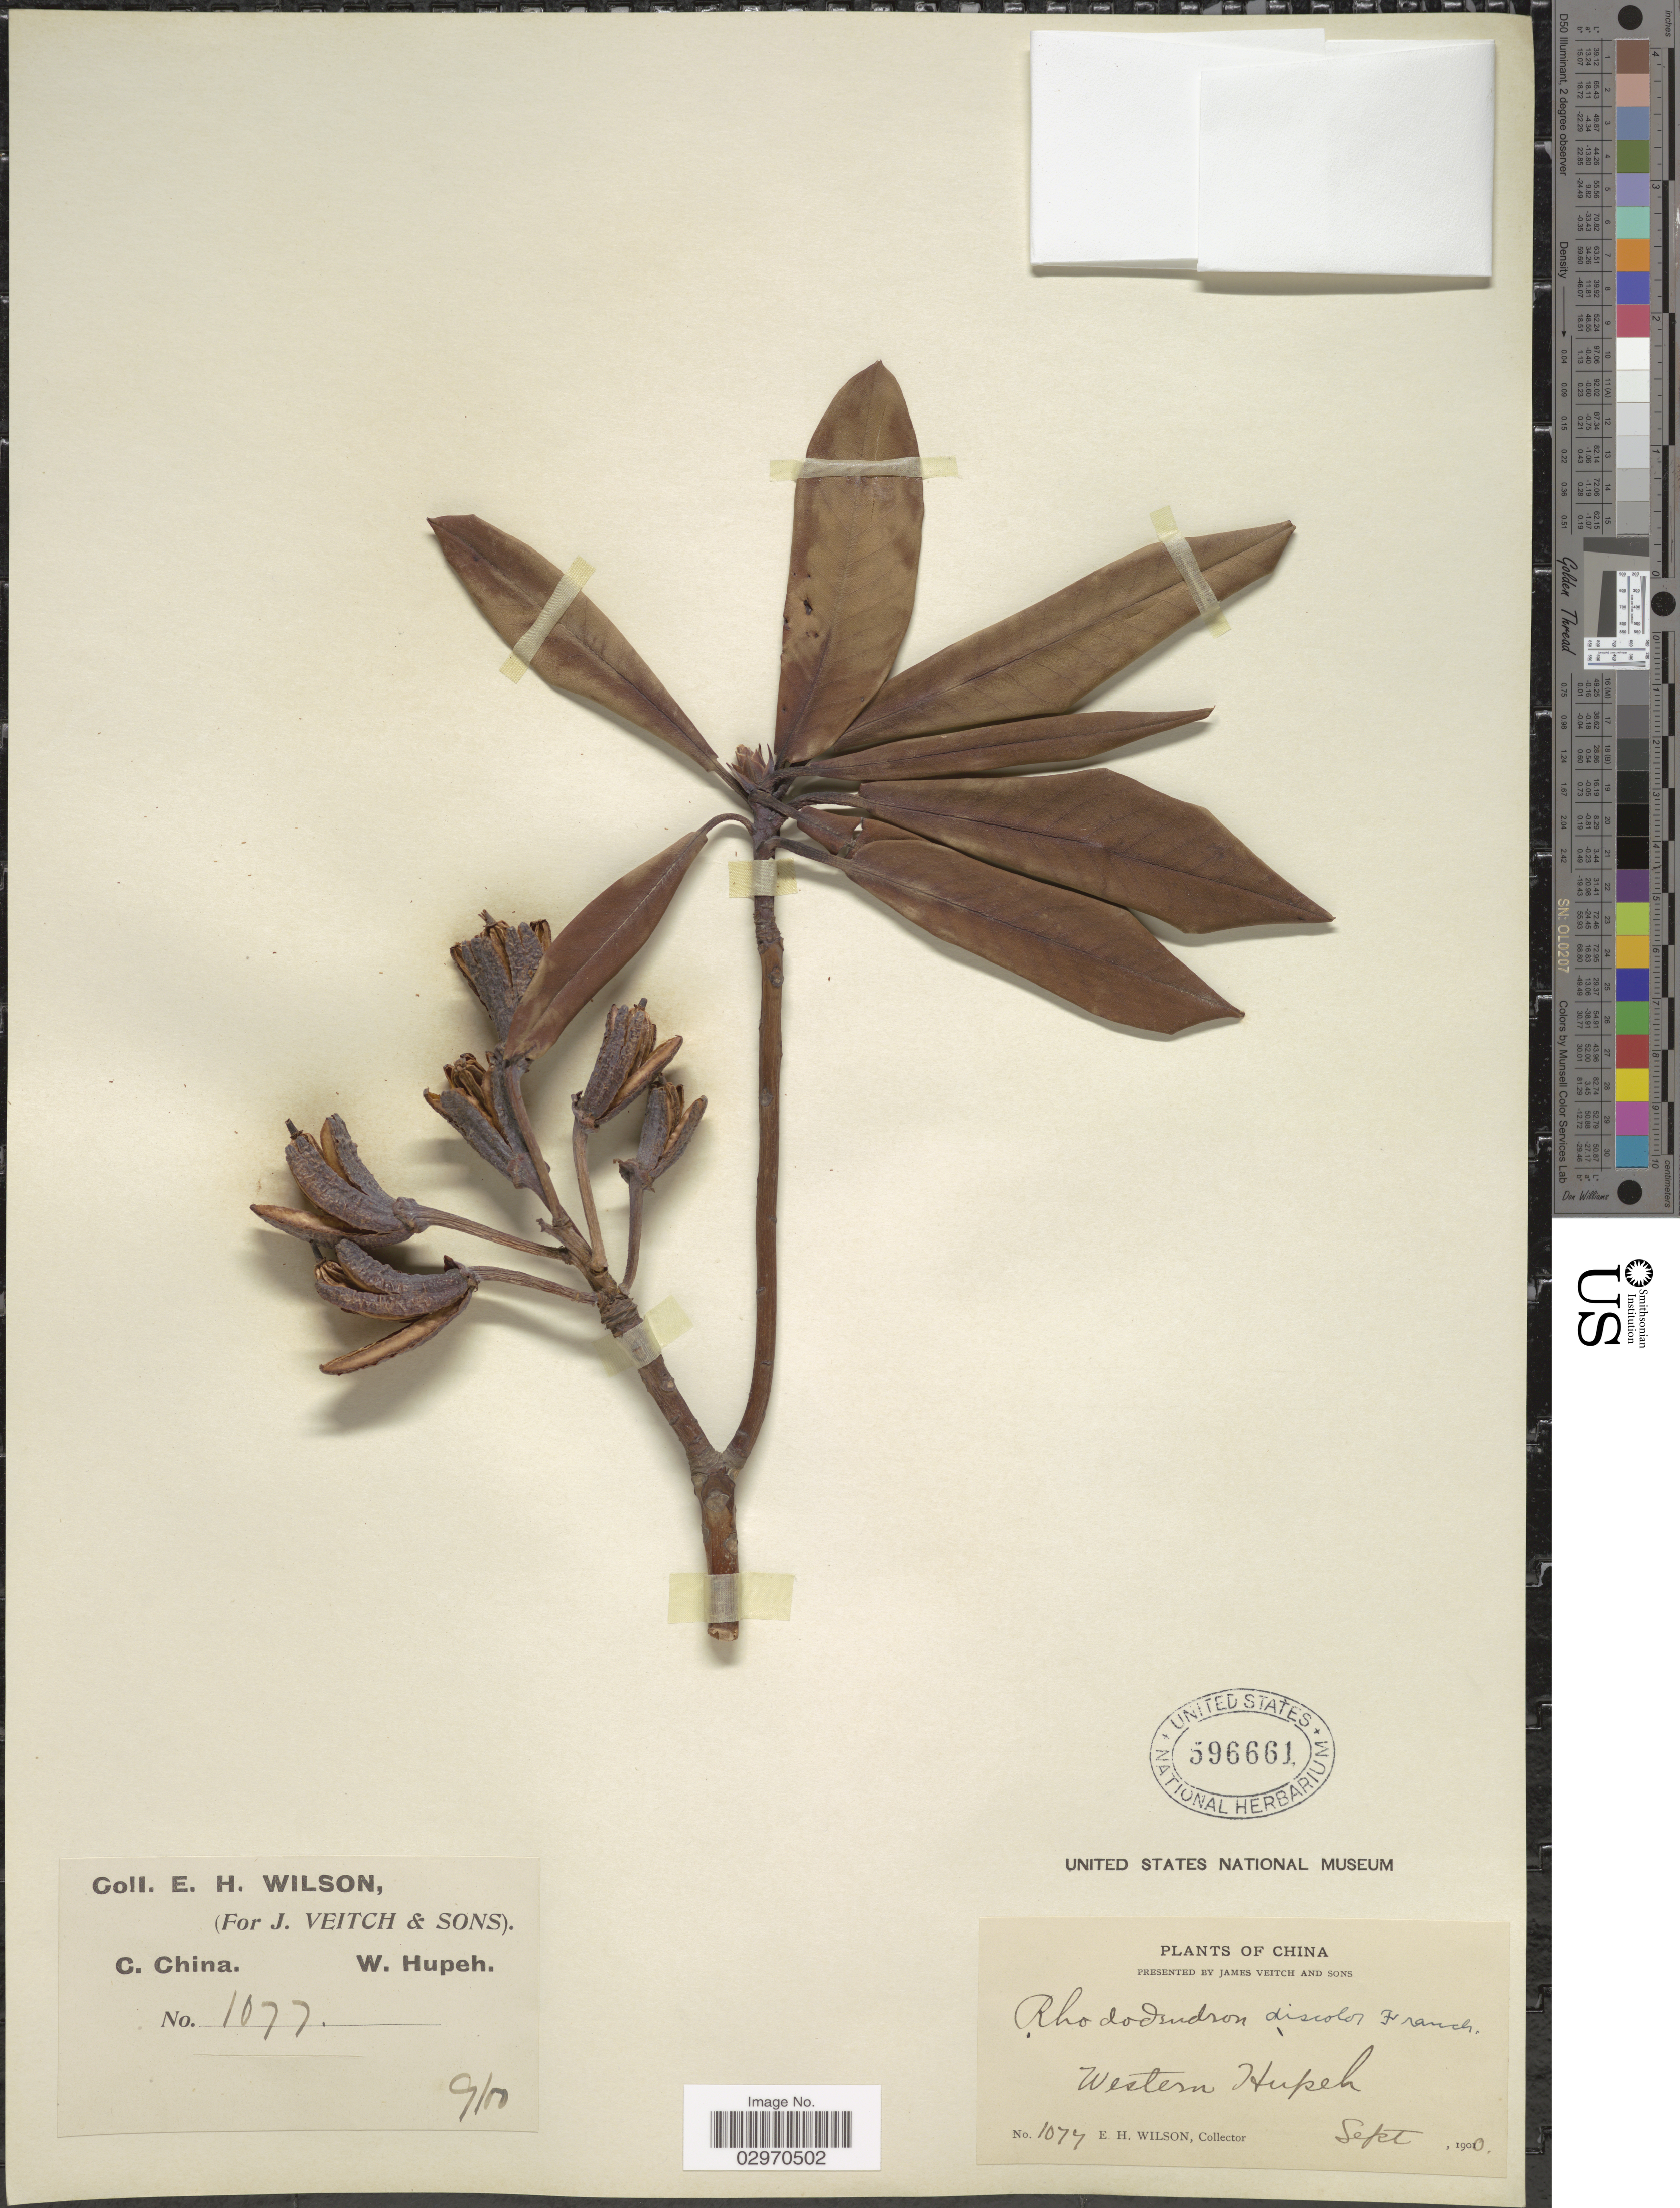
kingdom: Plantae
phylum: Tracheophyta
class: Magnoliopsida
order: Ericales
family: Ericaceae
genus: Rhododendron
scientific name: Rhododendron discolor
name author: Franch.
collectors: E. Wilson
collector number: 1077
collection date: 1900-09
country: China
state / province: Hubei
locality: C. China. Western Hupeh.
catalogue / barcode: US 596661